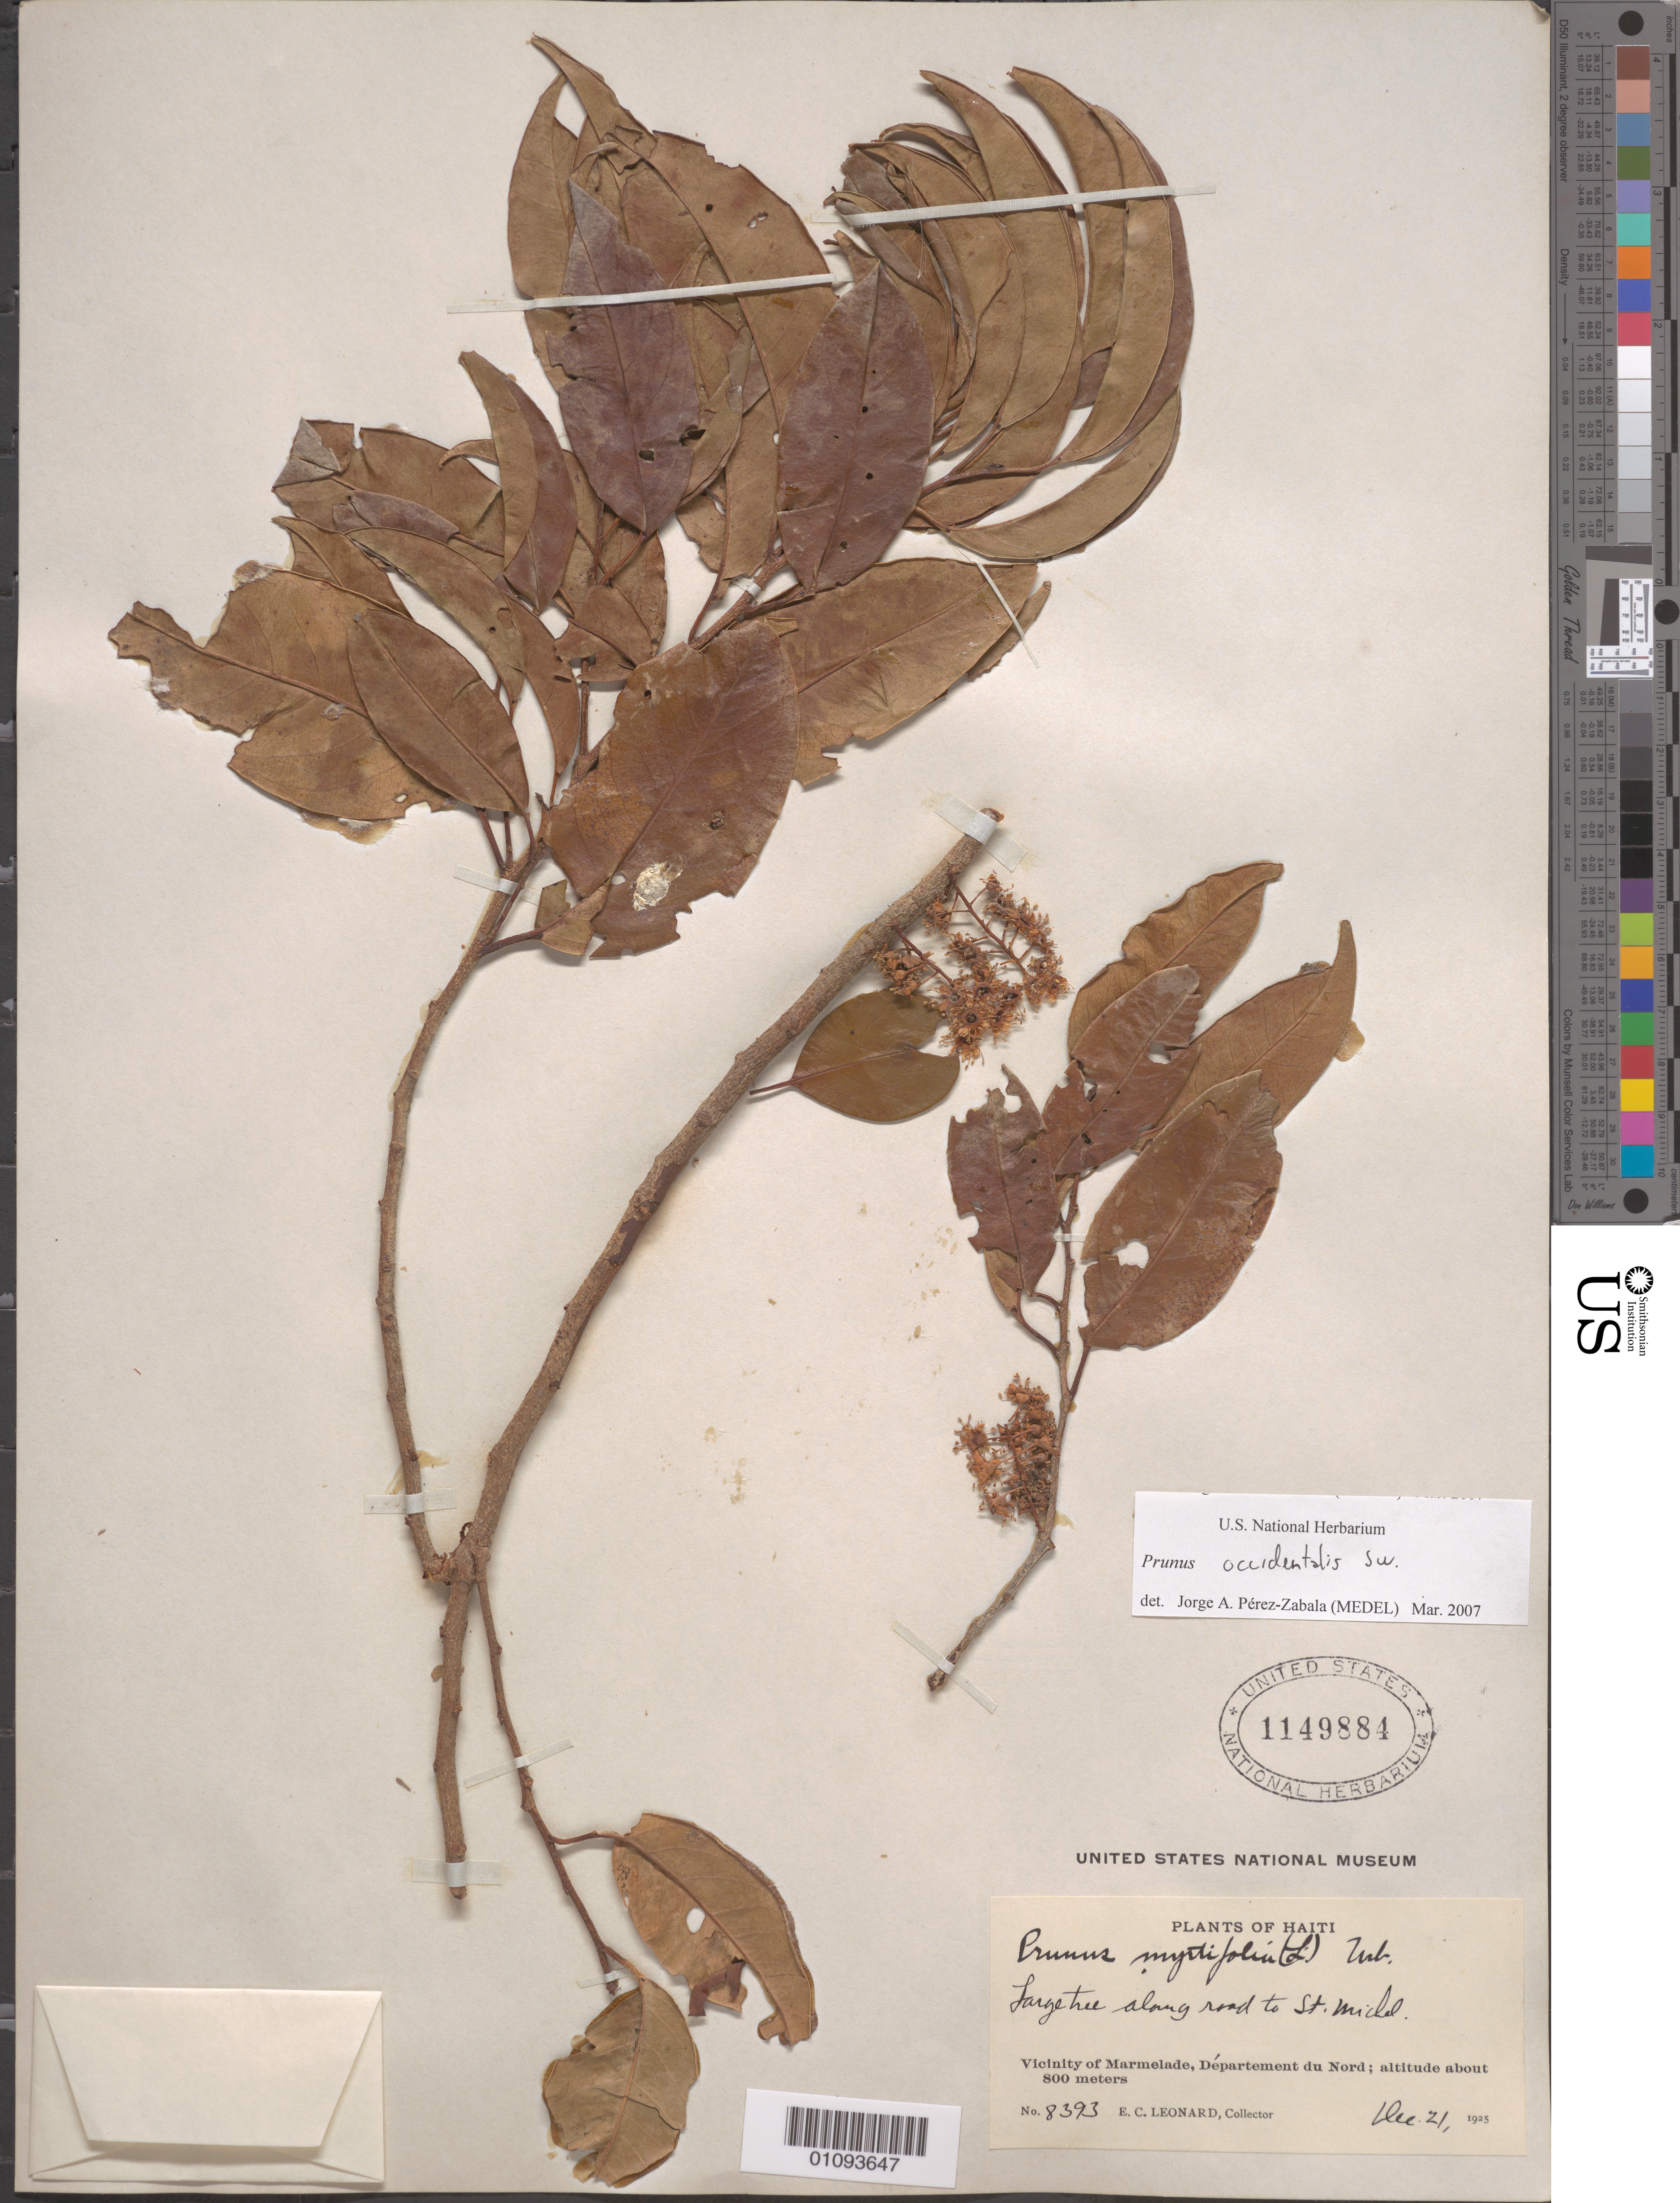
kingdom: Plantae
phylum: Tracheophyta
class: Magnoliopsida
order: Rosales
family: Rosaceae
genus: Prunus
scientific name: Prunus occidentalis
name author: Sw.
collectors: E. C. Leonard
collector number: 8393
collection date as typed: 21 Dec 1925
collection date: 1925-12-21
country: Haiti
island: Hispaniola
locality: Large tree along road to St.Michel. Vicinity of marmelade, Departement du Nord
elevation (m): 800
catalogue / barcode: US 1149884